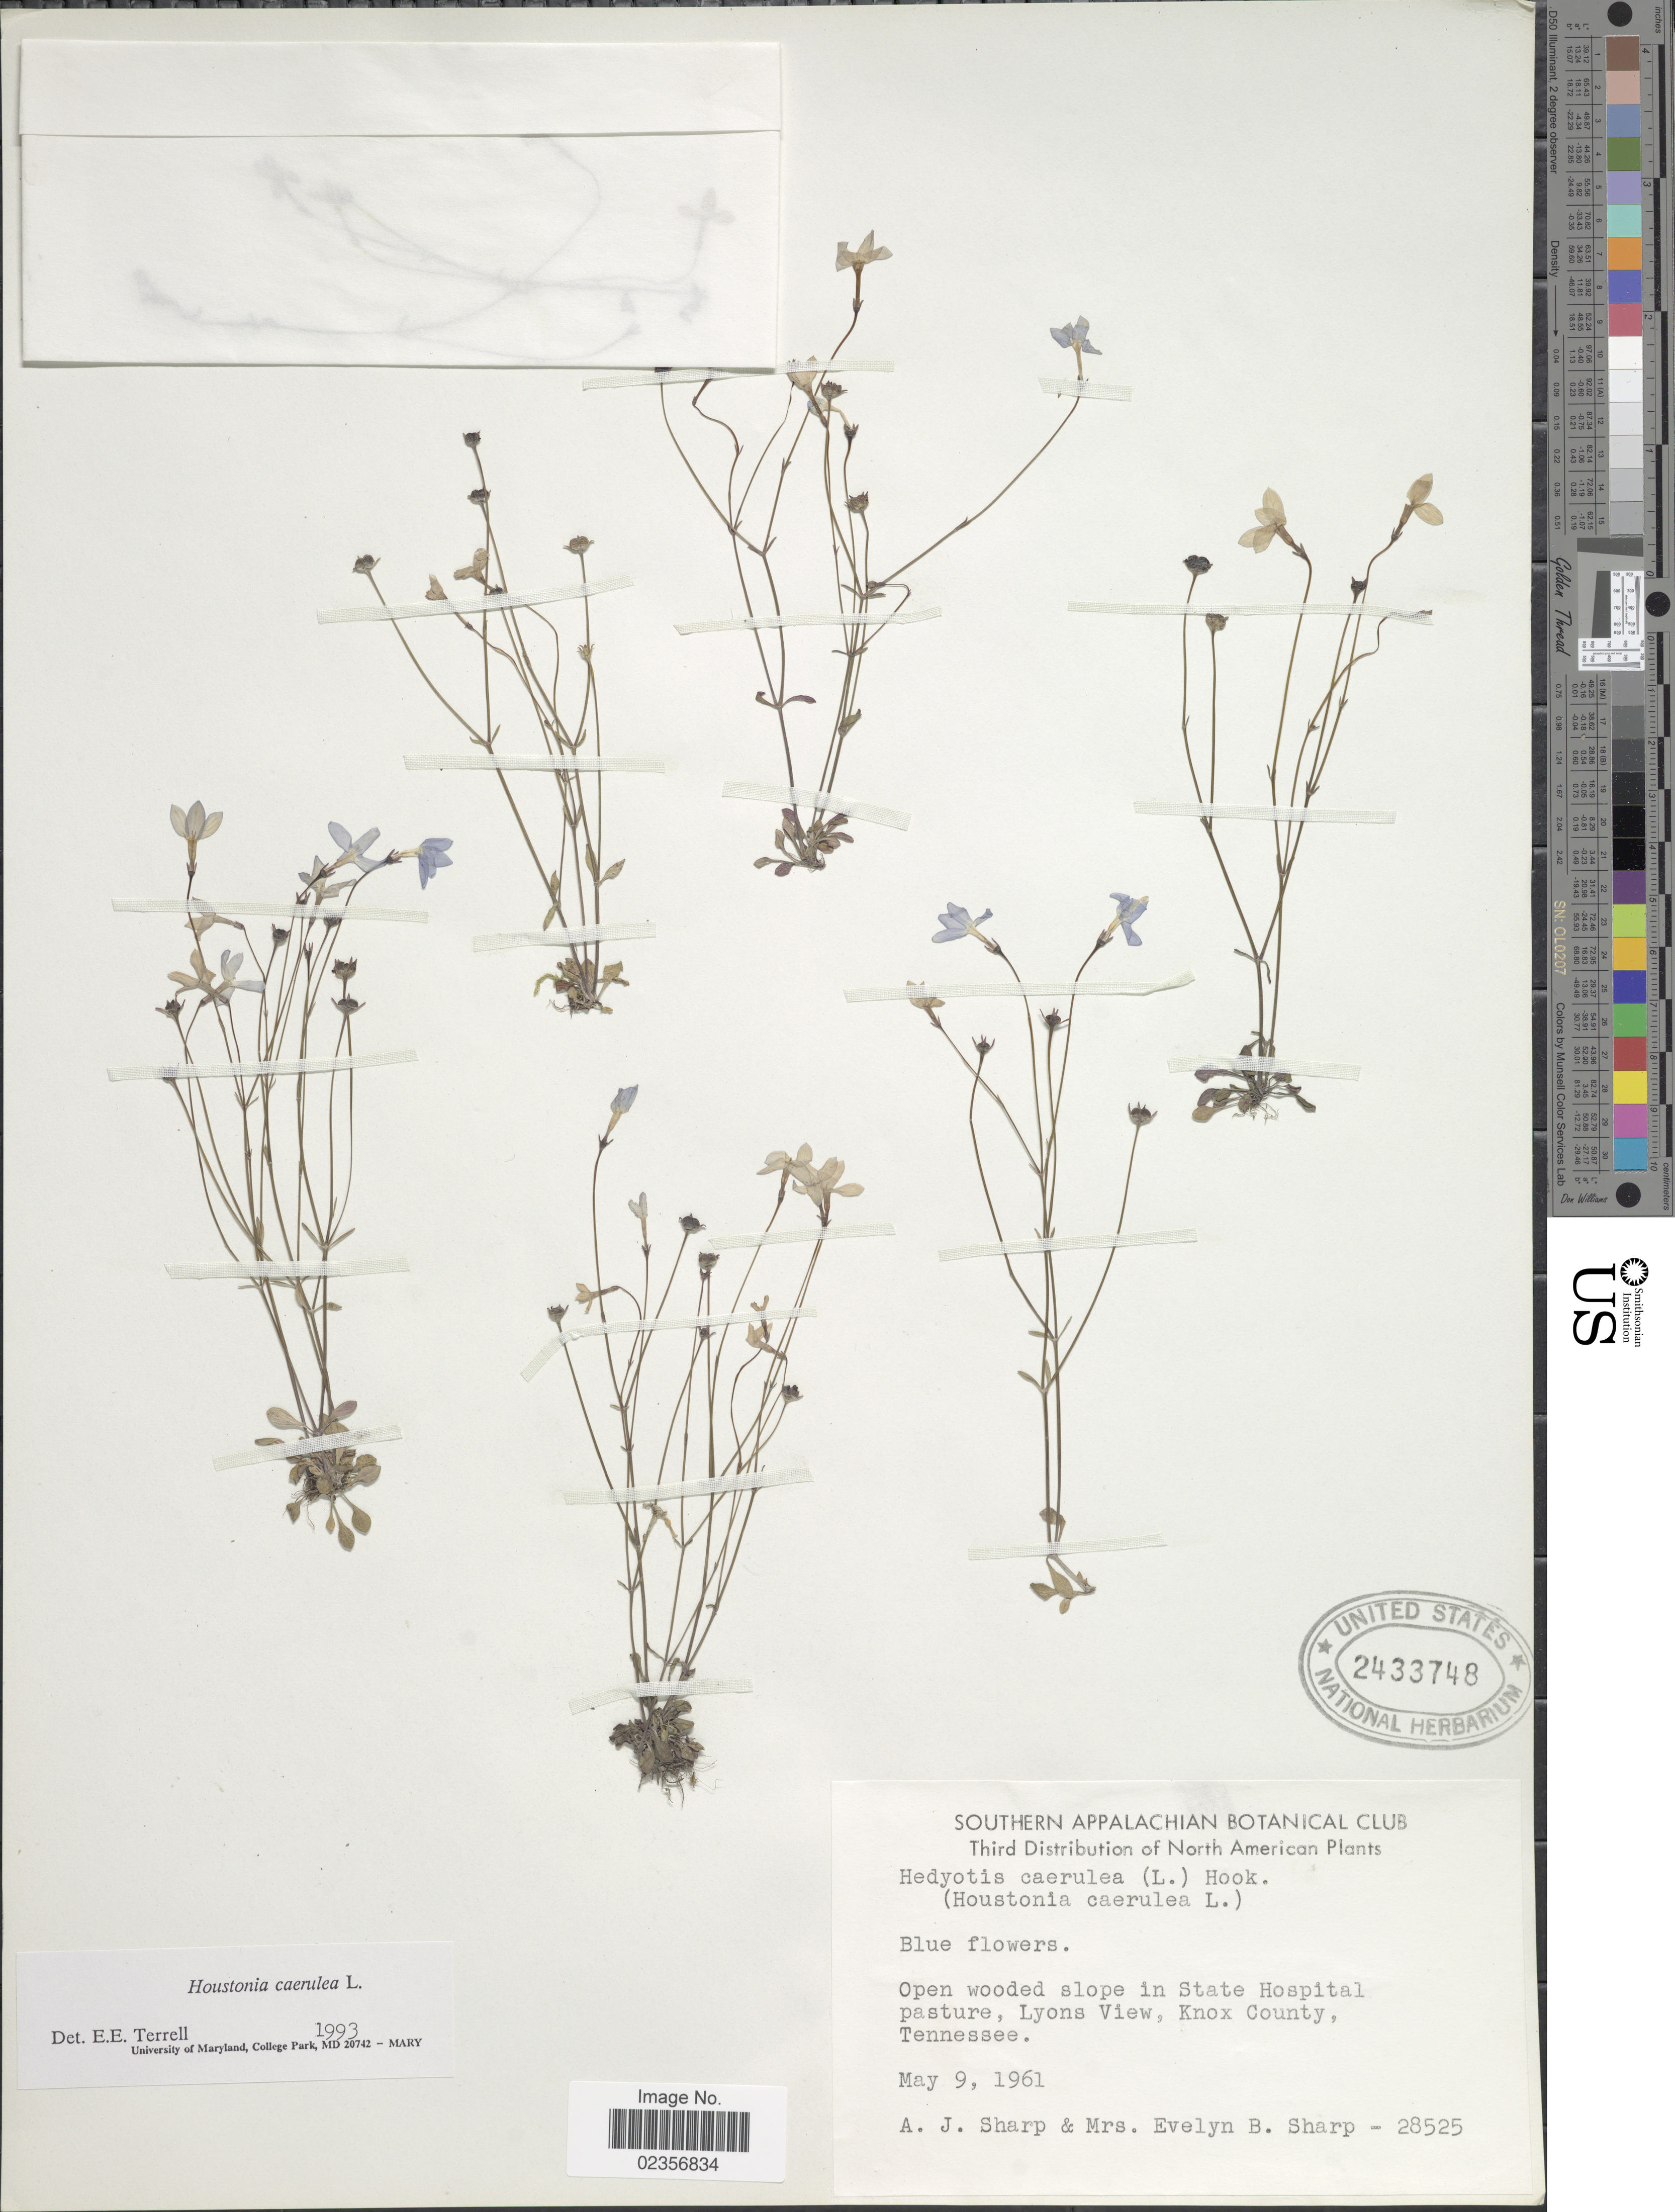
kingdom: Plantae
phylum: Tracheophyta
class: Magnoliopsida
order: Gentianales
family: Rubiaceae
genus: Houstonia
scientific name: Houstonia caerulea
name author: L.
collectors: A. J. Sharp & E. Sharp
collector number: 28525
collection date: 1961-05-09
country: United States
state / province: Tennessee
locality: State Hospital pasture, Lyons View, Knox County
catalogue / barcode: US 2433748